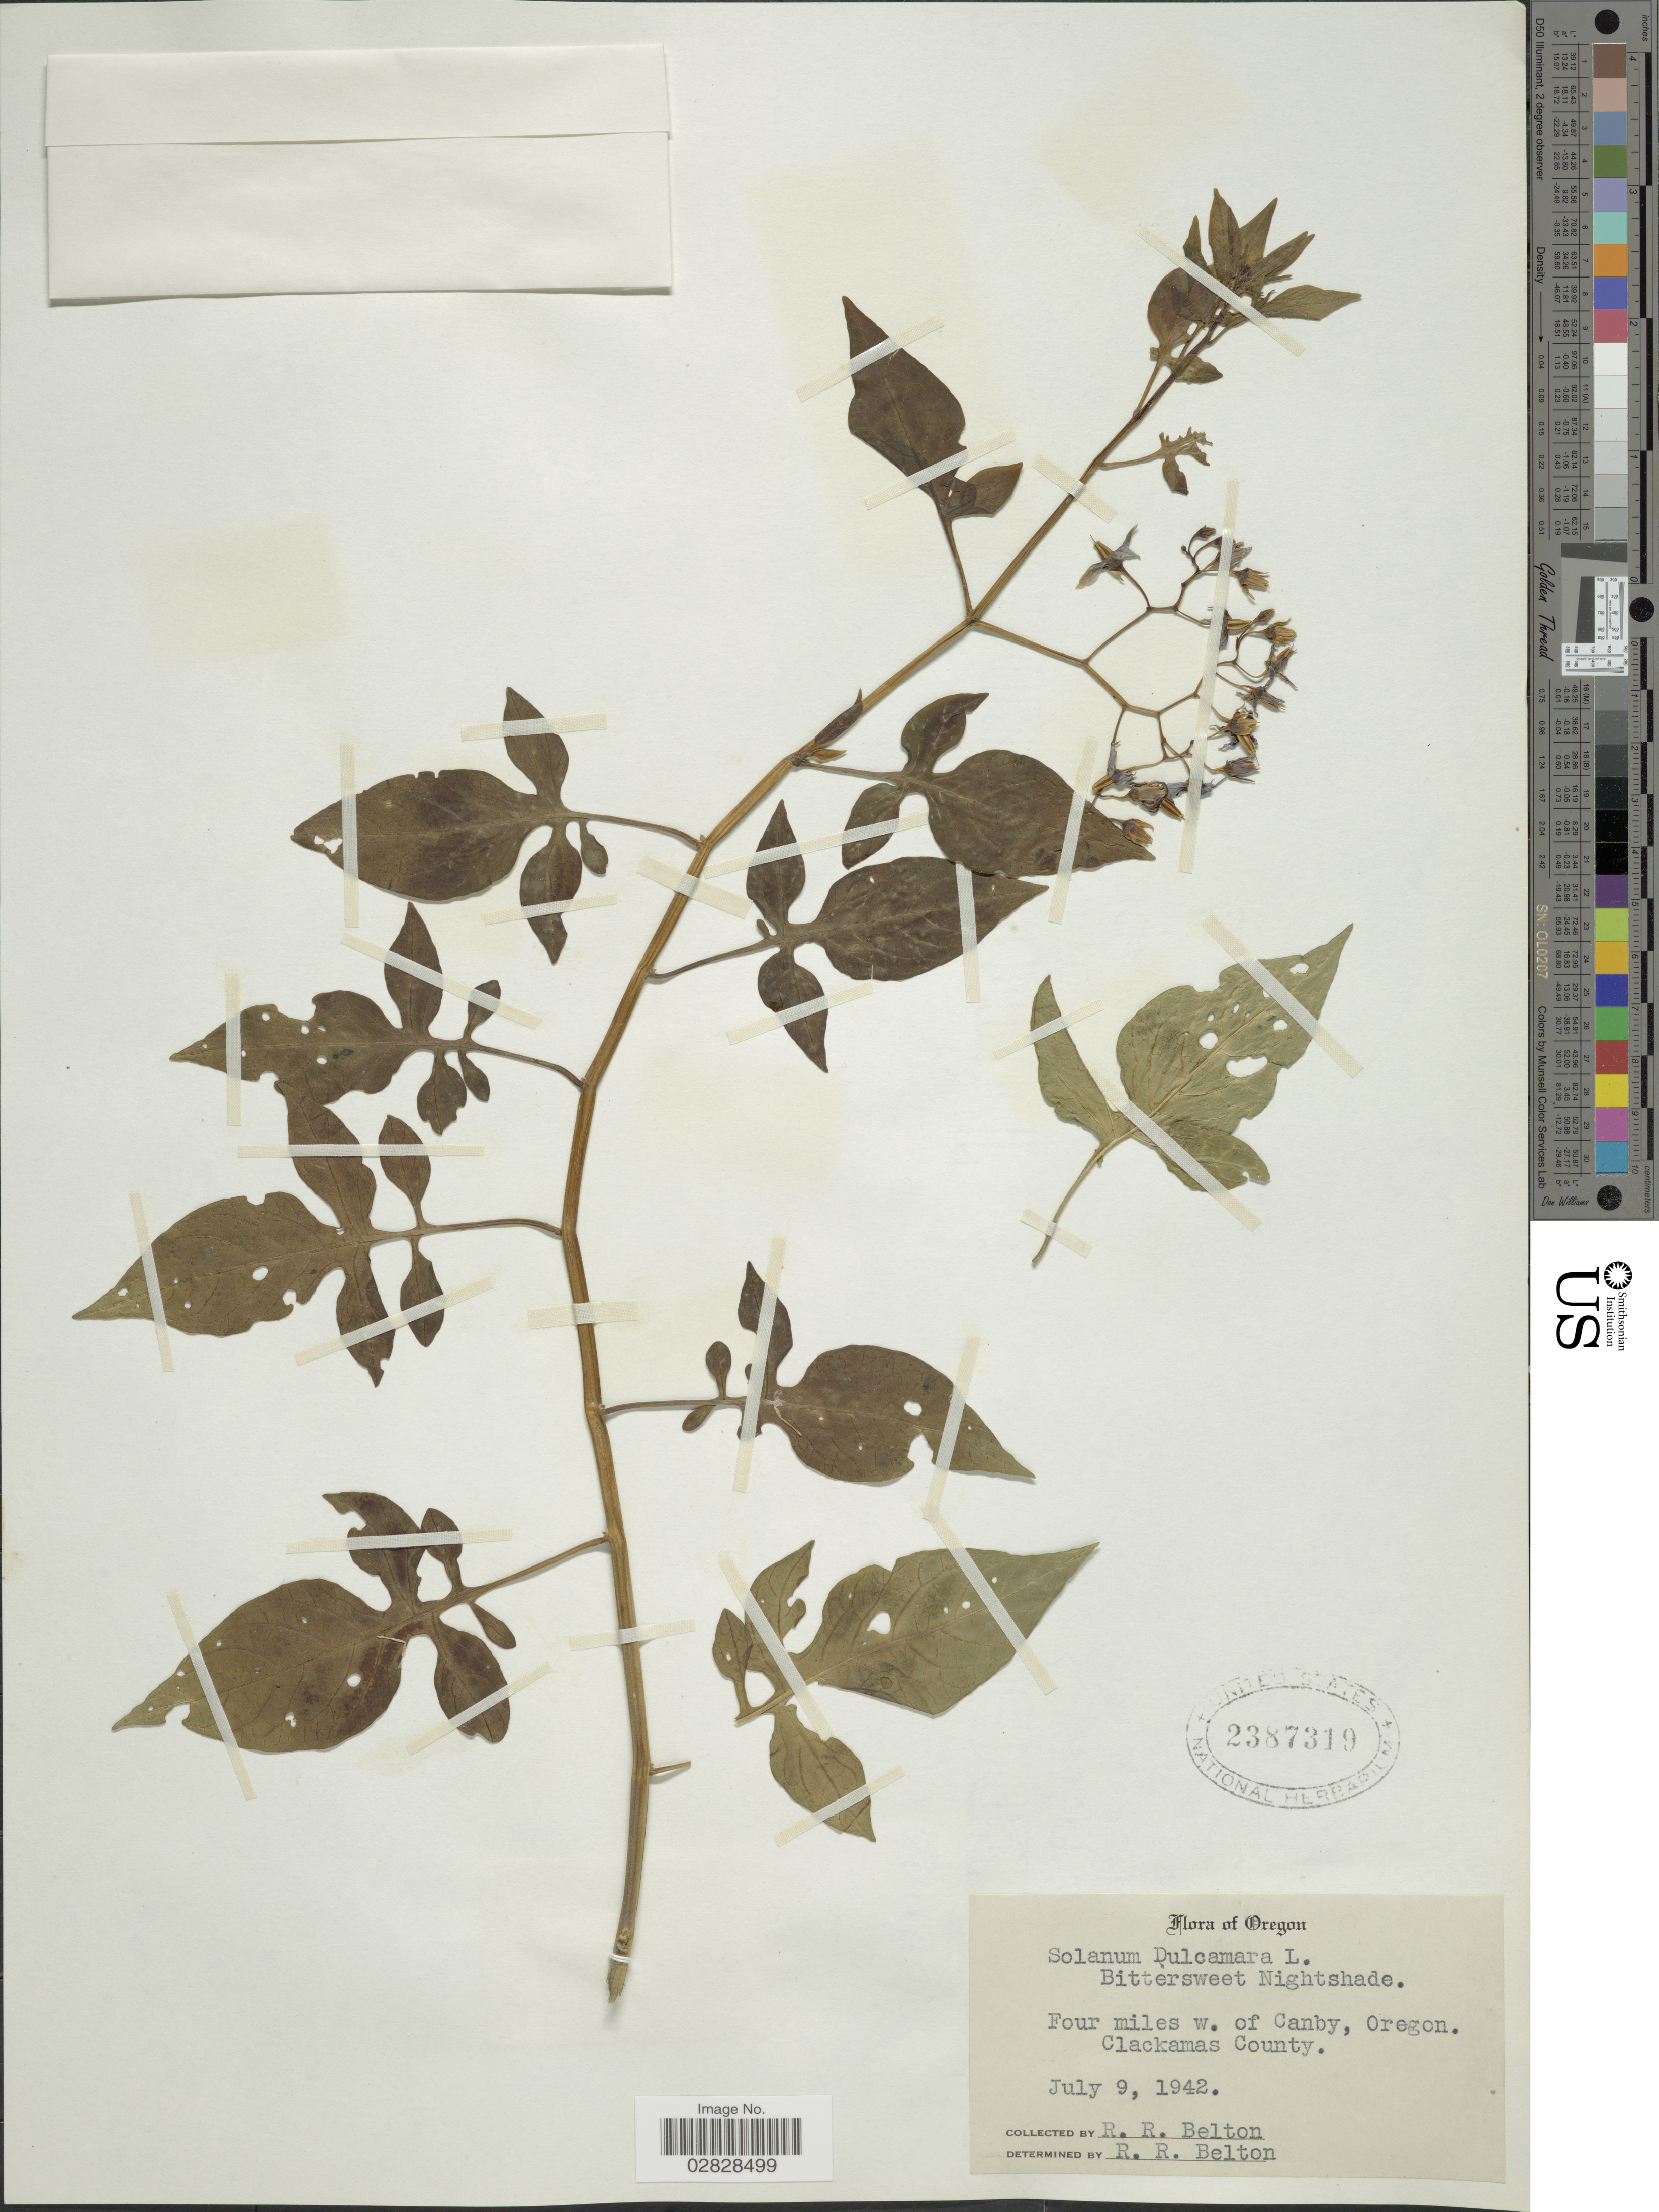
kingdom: Plantae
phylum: Tracheophyta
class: Magnoliopsida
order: Solanales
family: Solanaceae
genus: Solanum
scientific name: Solanum dulcamara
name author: L.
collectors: R. Belton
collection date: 1942-07-09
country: United States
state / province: Oregon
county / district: Clackamas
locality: Four miles w. of Canby. Clackamas County.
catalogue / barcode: US 2387319